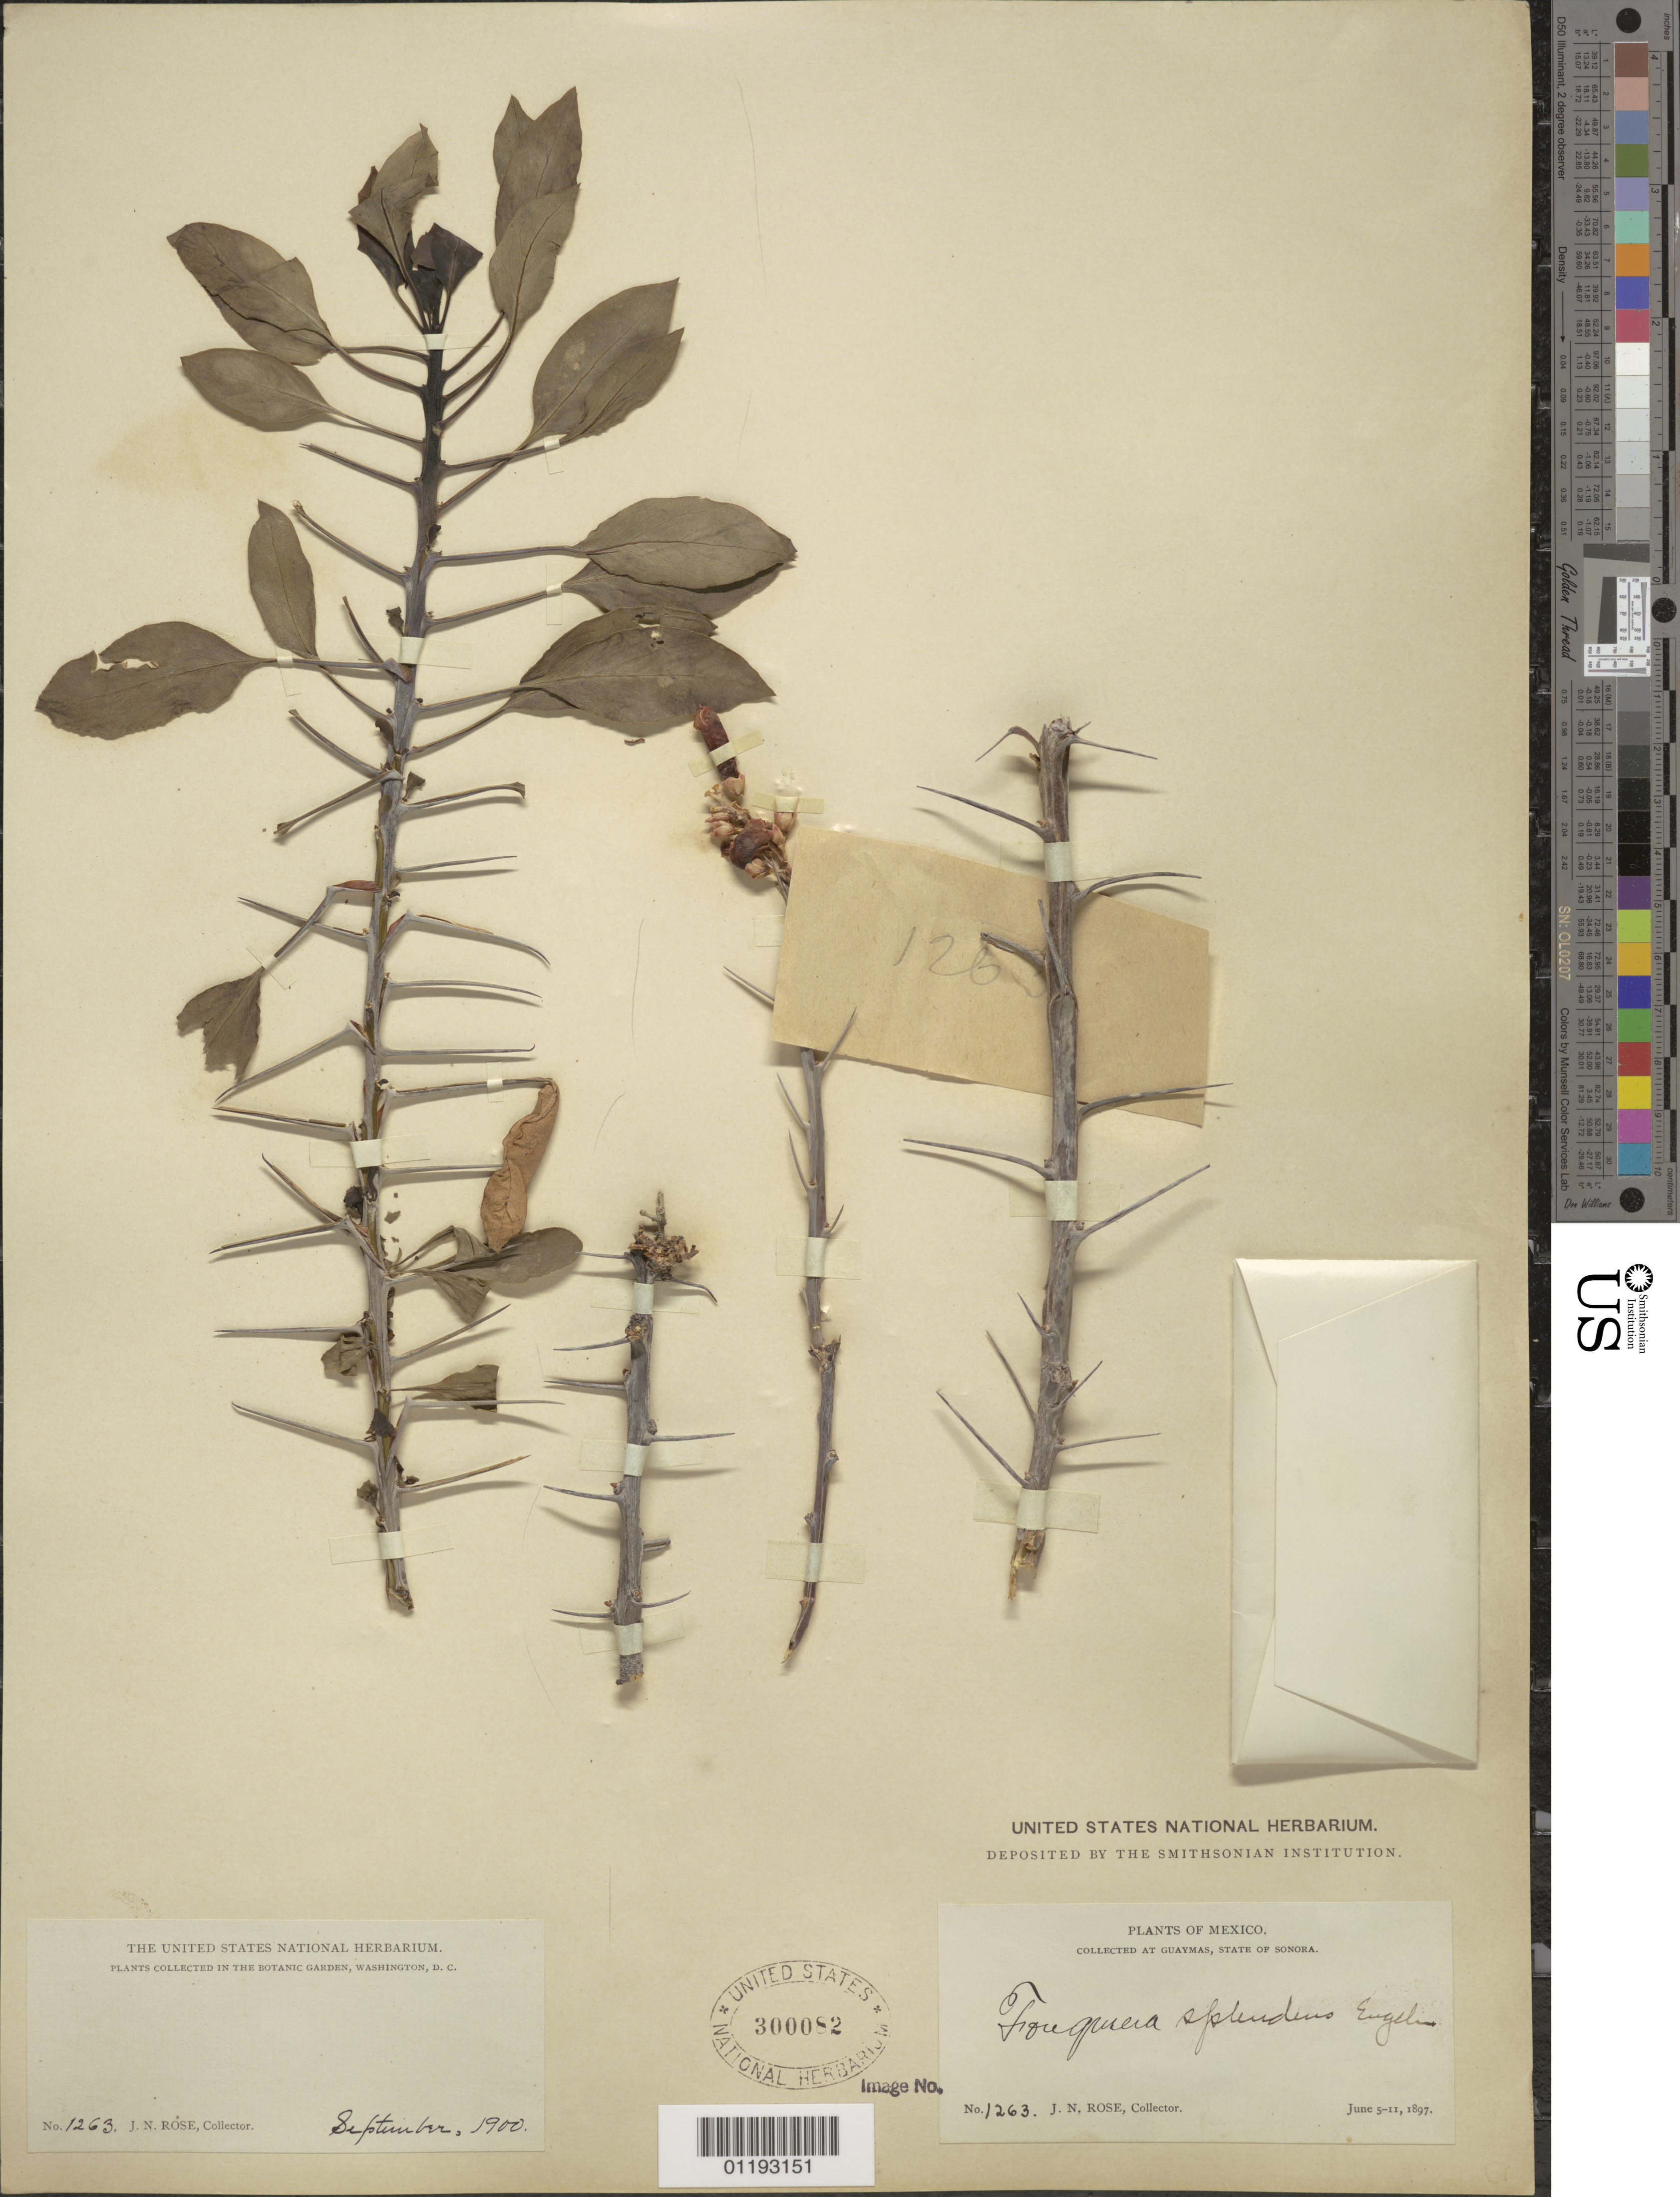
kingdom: Plantae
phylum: Tracheophyta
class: Magnoliopsida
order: Ericales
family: Fouquieriaceae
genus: Fouquieria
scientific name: Fouquieria splendens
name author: Engelm.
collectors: J. N. Rose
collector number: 1263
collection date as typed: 05 Jun 1897 to 11 Jun 1897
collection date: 1897-06-05/1897-06-11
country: Mexico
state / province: Sonora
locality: Guaymas.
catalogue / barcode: US 300082